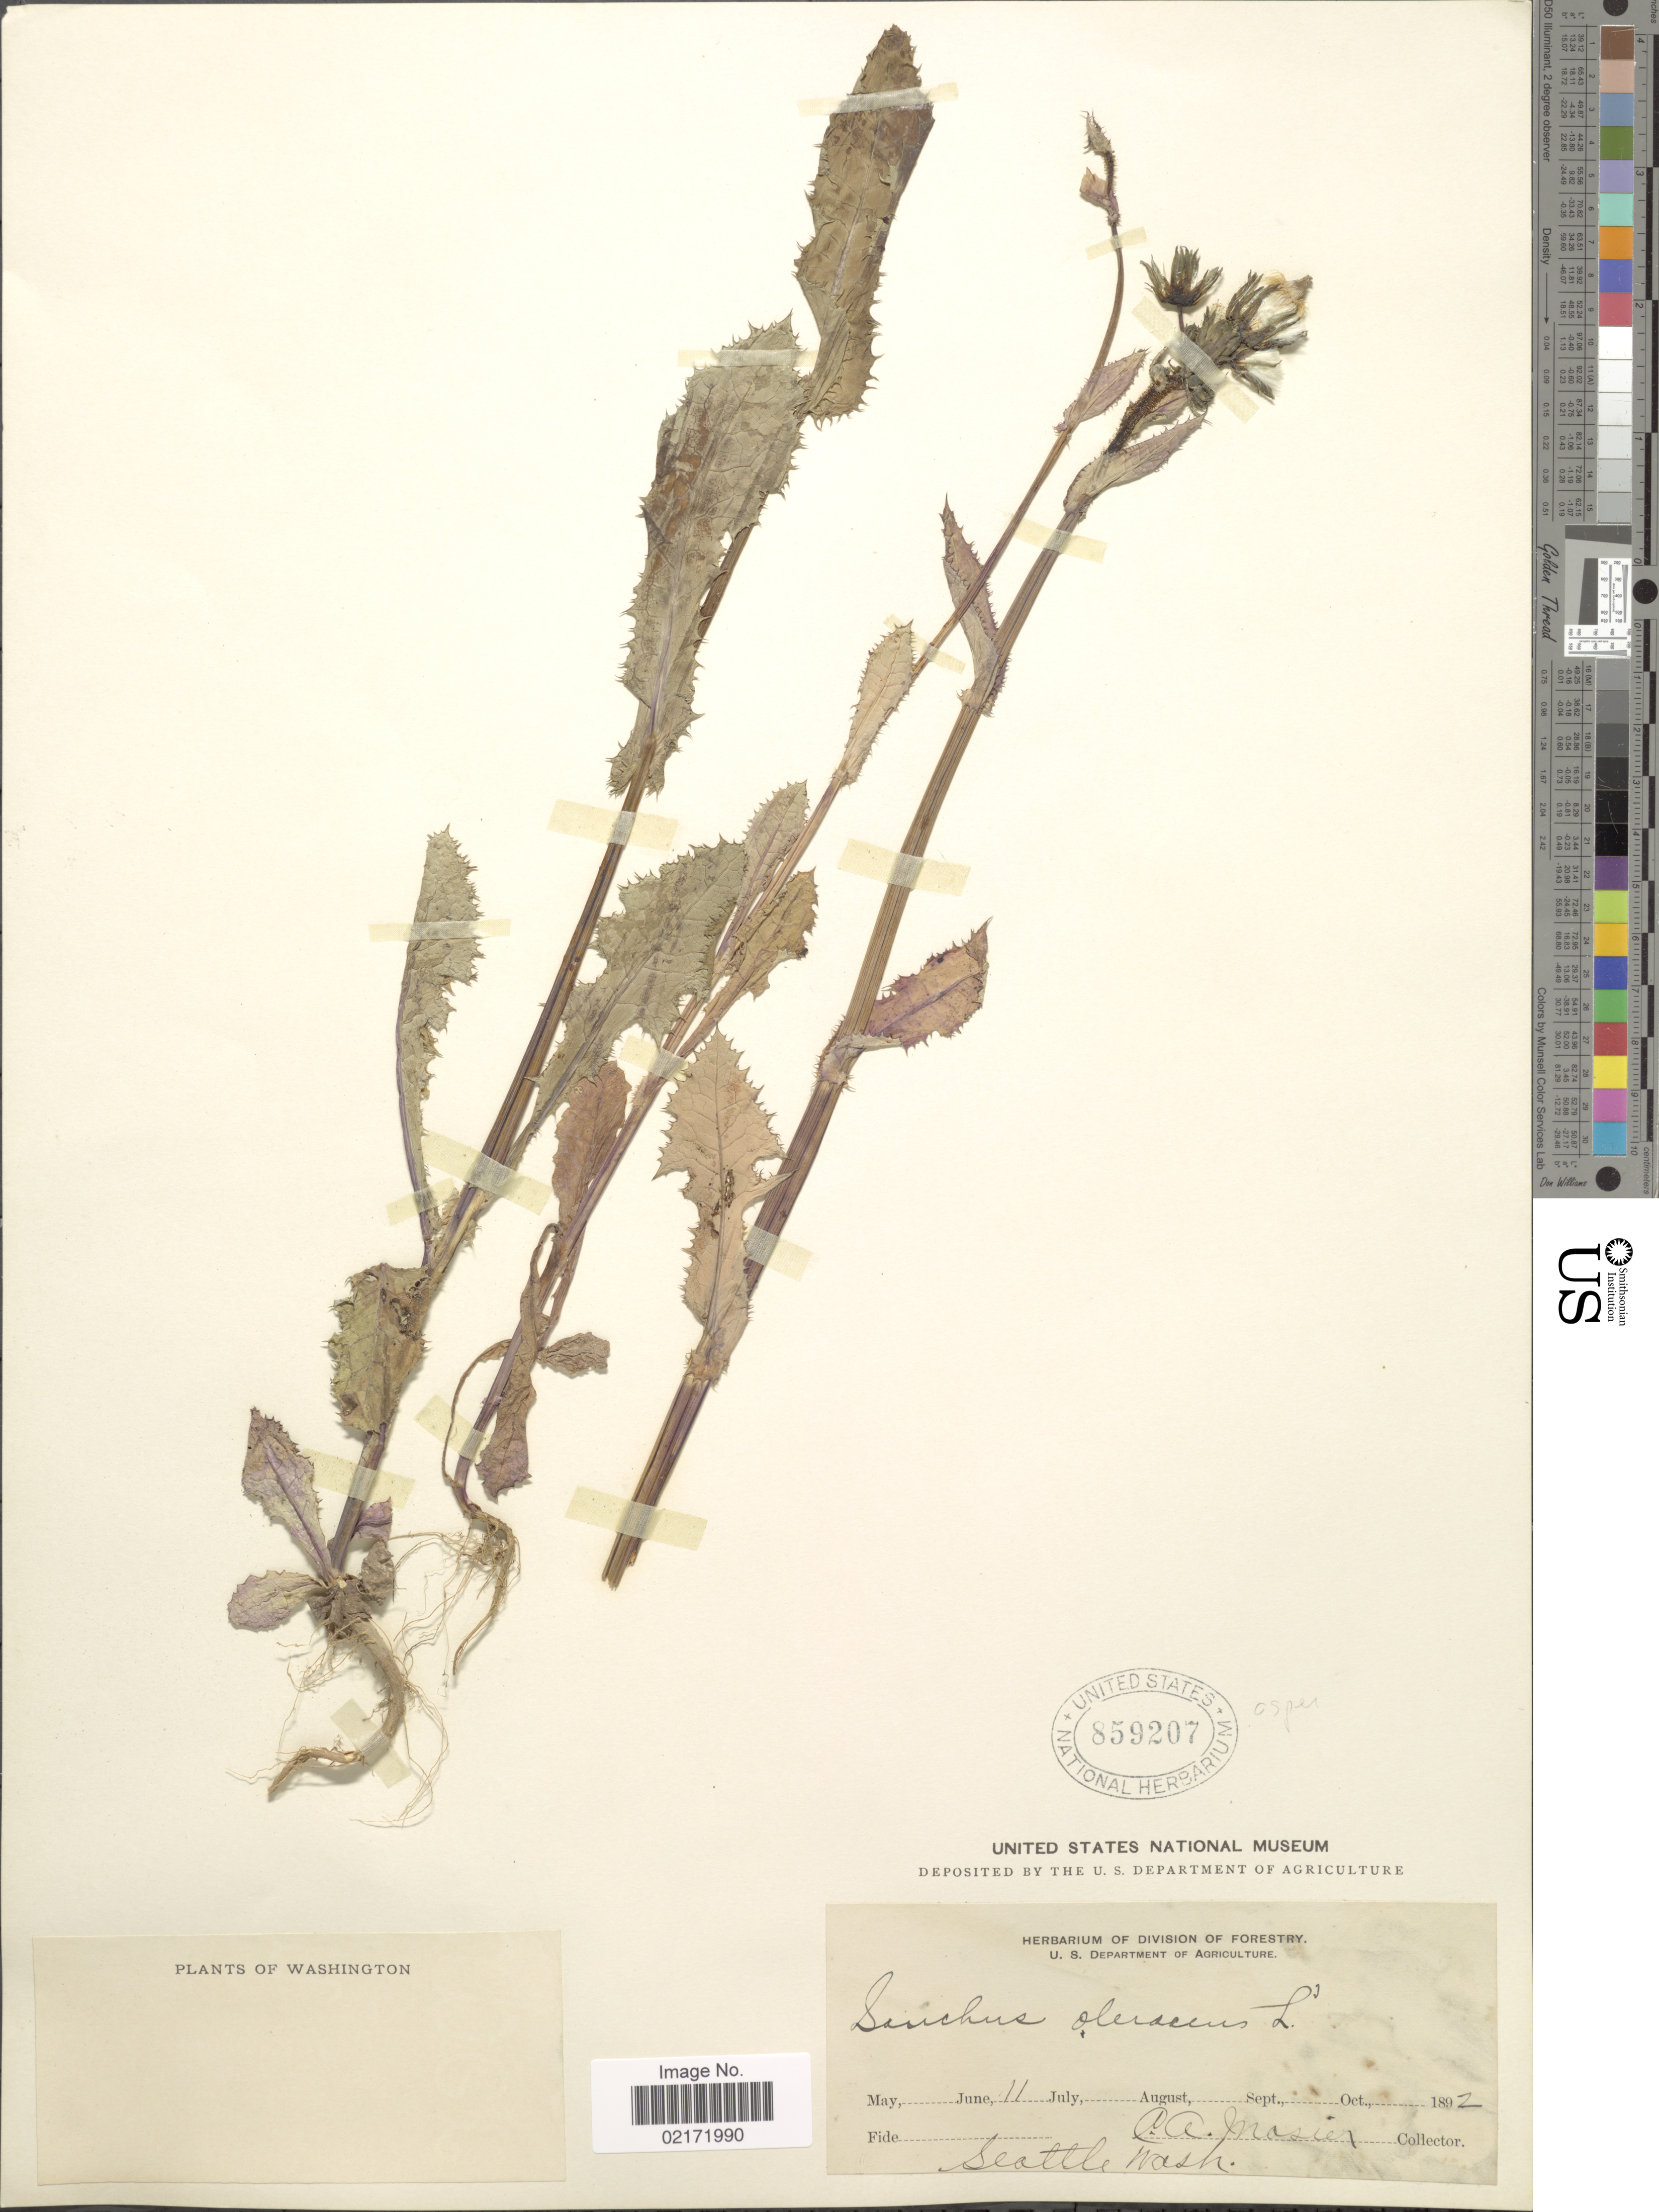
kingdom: Plantae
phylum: Tracheophyta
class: Magnoliopsida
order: Asterales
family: Asteraceae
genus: Sonchus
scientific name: Sonchus asper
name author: (L.) Hill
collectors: C. A. Mosier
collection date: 1892-06-11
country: United States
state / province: Washington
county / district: King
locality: Seattle.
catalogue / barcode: US 859207